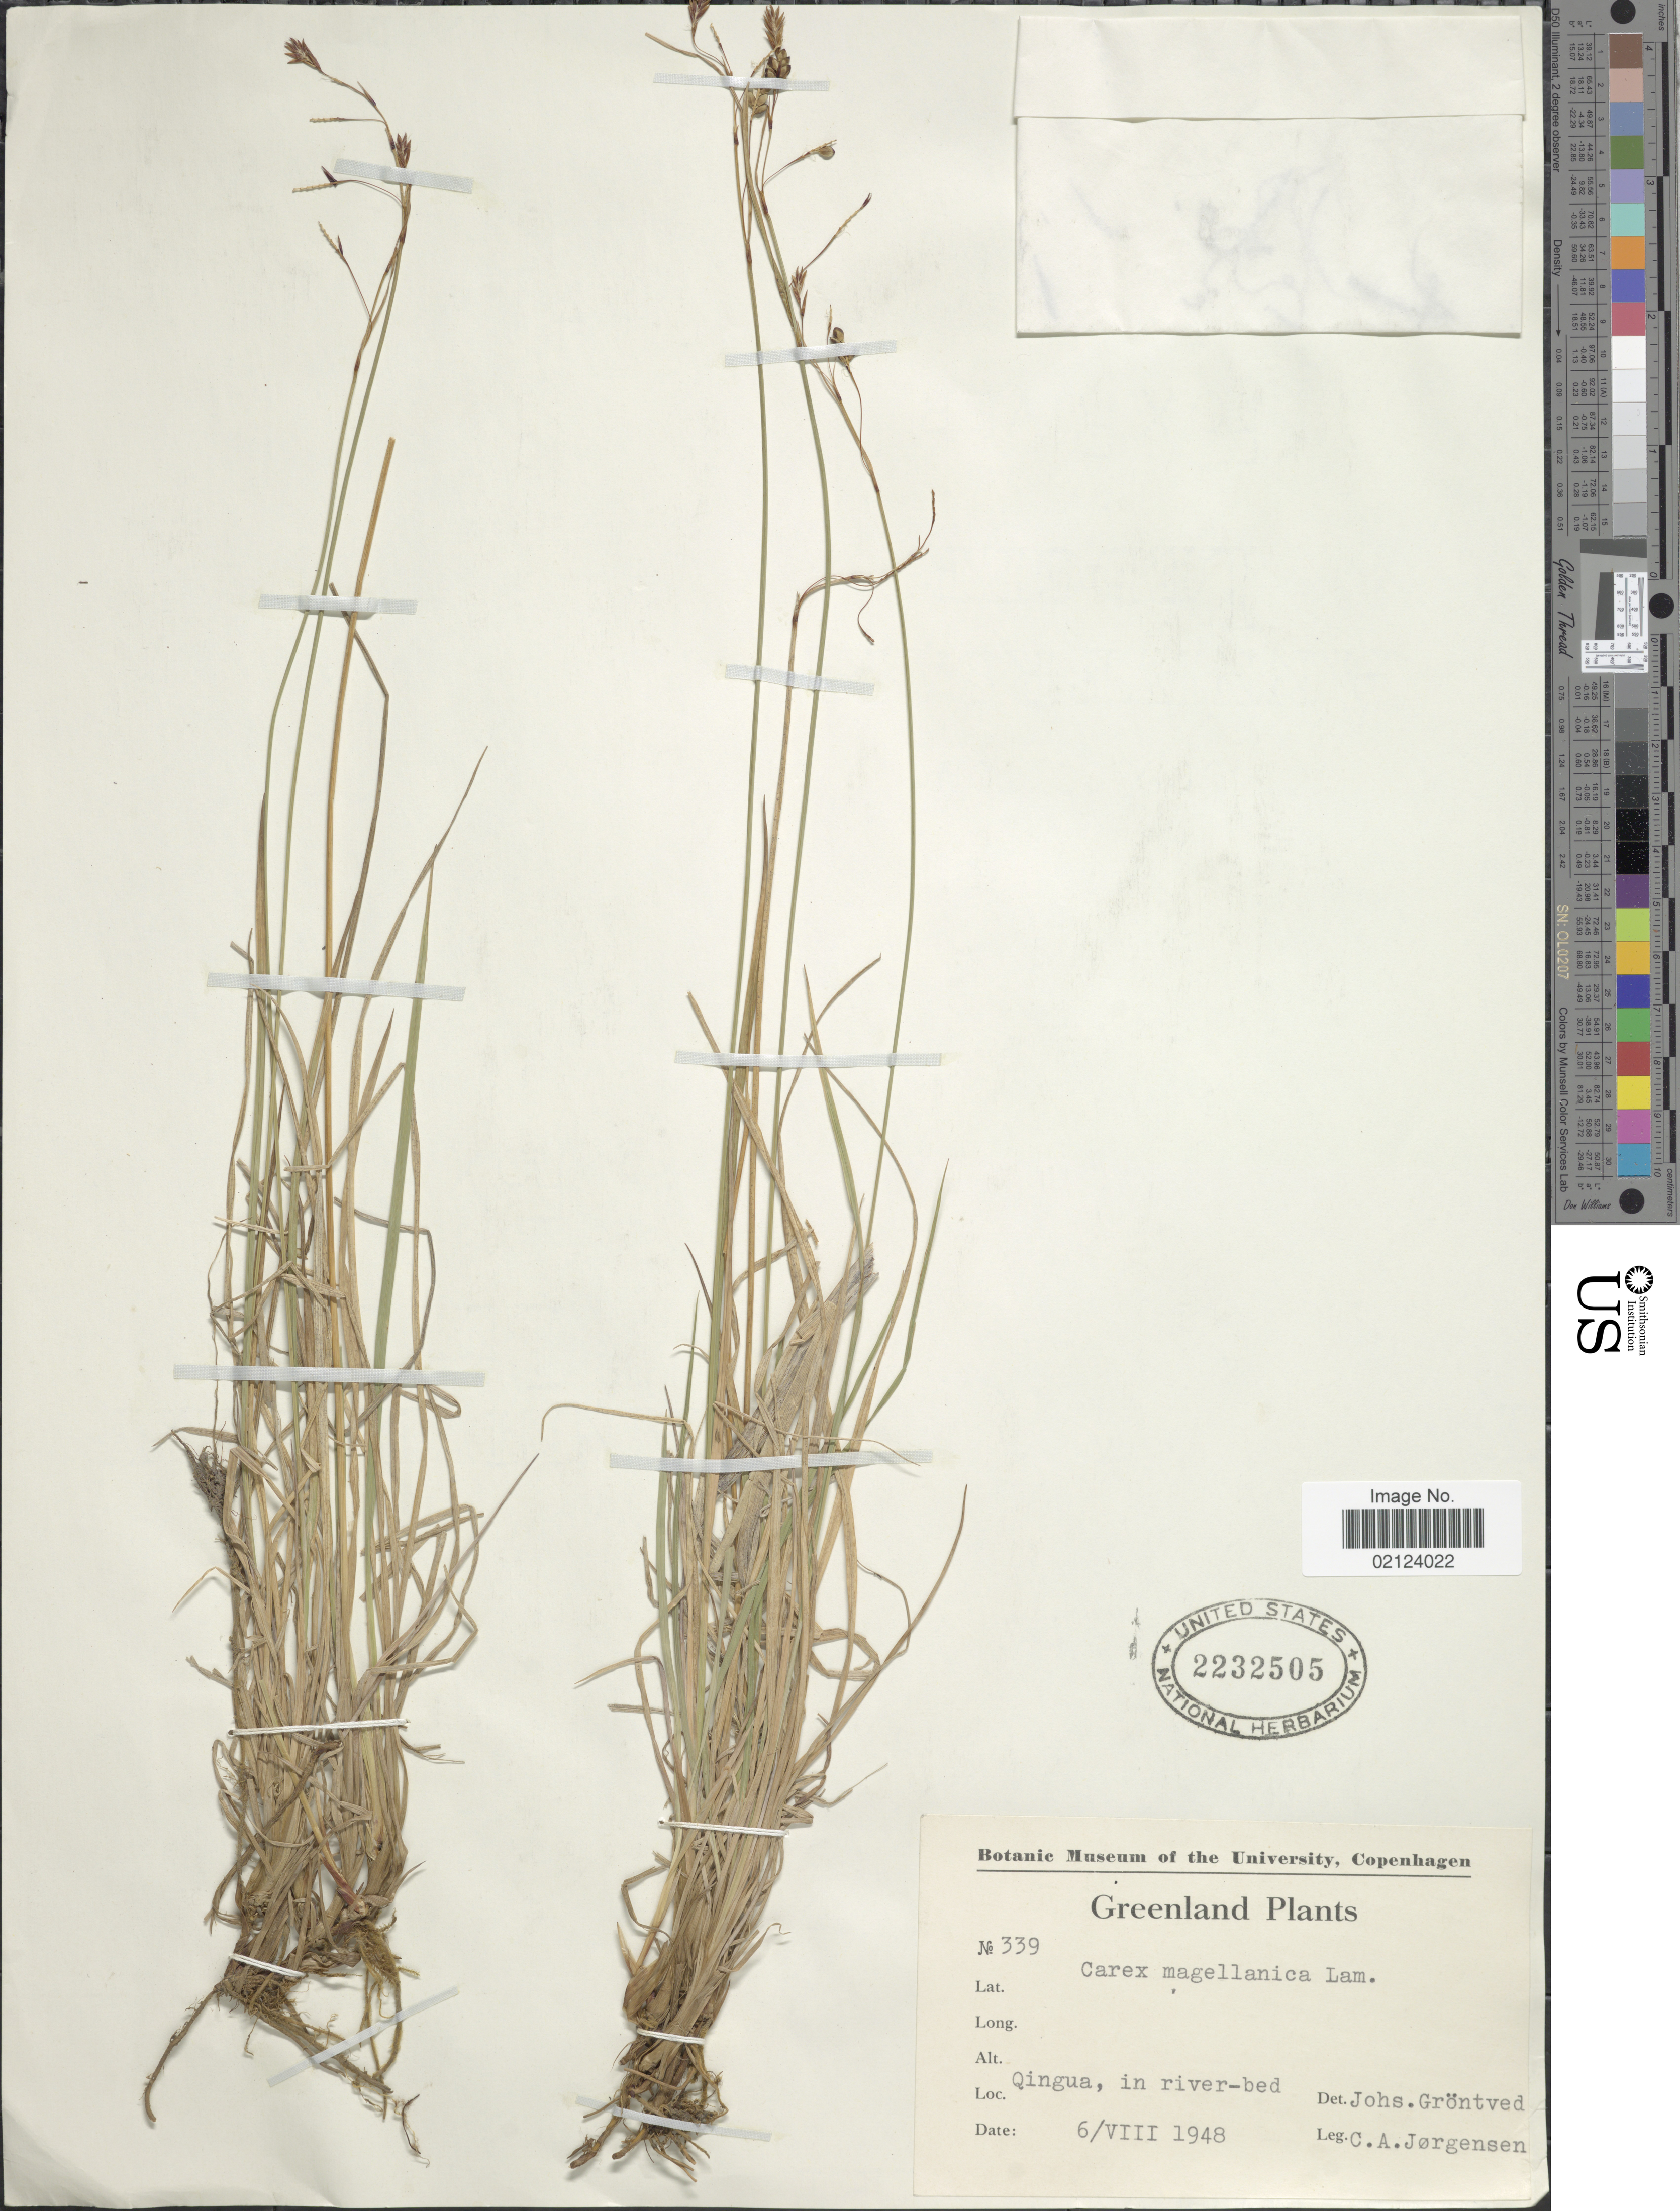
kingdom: Plantae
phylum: Tracheophyta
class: Liliopsida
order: Poales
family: Cyperaceae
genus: Carex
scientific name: Carex magellanica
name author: Lam.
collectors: C. A. Jørgensen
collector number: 339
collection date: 1948-08-06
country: Greenland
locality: Qingua, in river-bed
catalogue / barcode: US 2232505